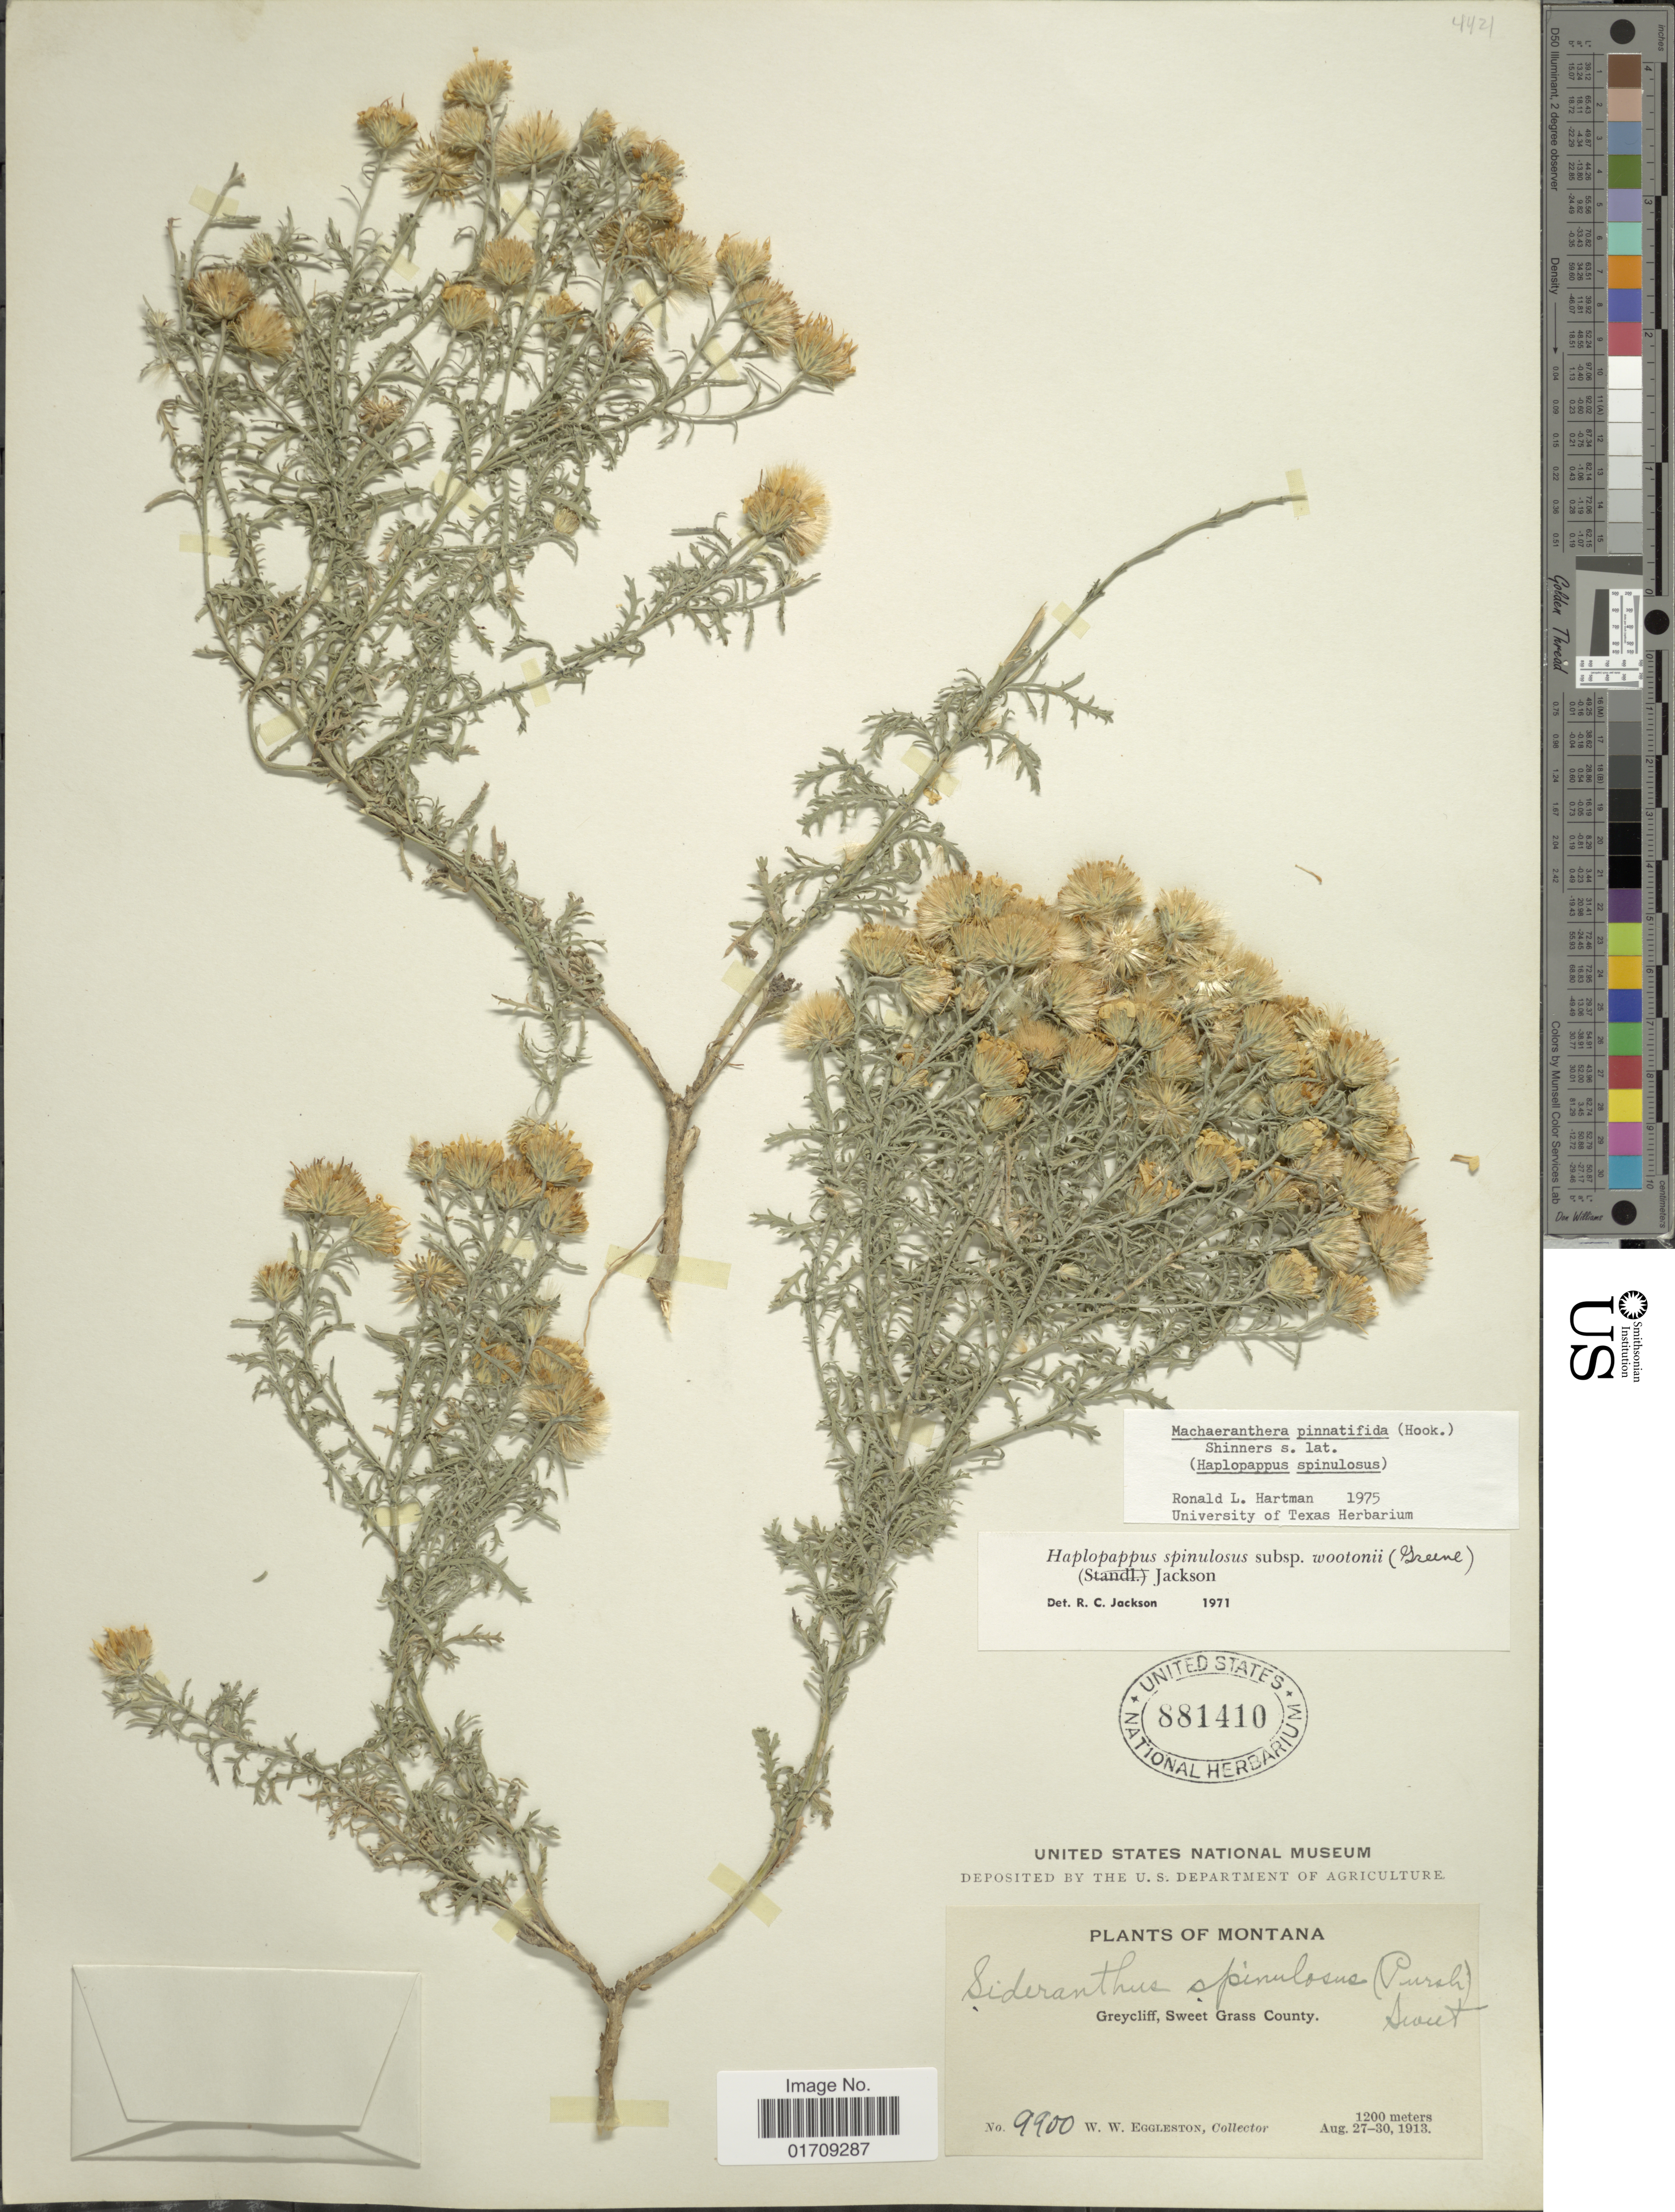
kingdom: Plantae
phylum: Tracheophyta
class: Magnoliopsida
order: Asterales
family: Asteraceae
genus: Machaeranthera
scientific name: Machaeranthera pinnatifida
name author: (Hook.) Shinners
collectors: W. W. Eggleston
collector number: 9900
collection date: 1913-08-27/1913-08-30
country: United States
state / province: Montana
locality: Greycliff, Sweet Grass County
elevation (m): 1200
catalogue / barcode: US 881410